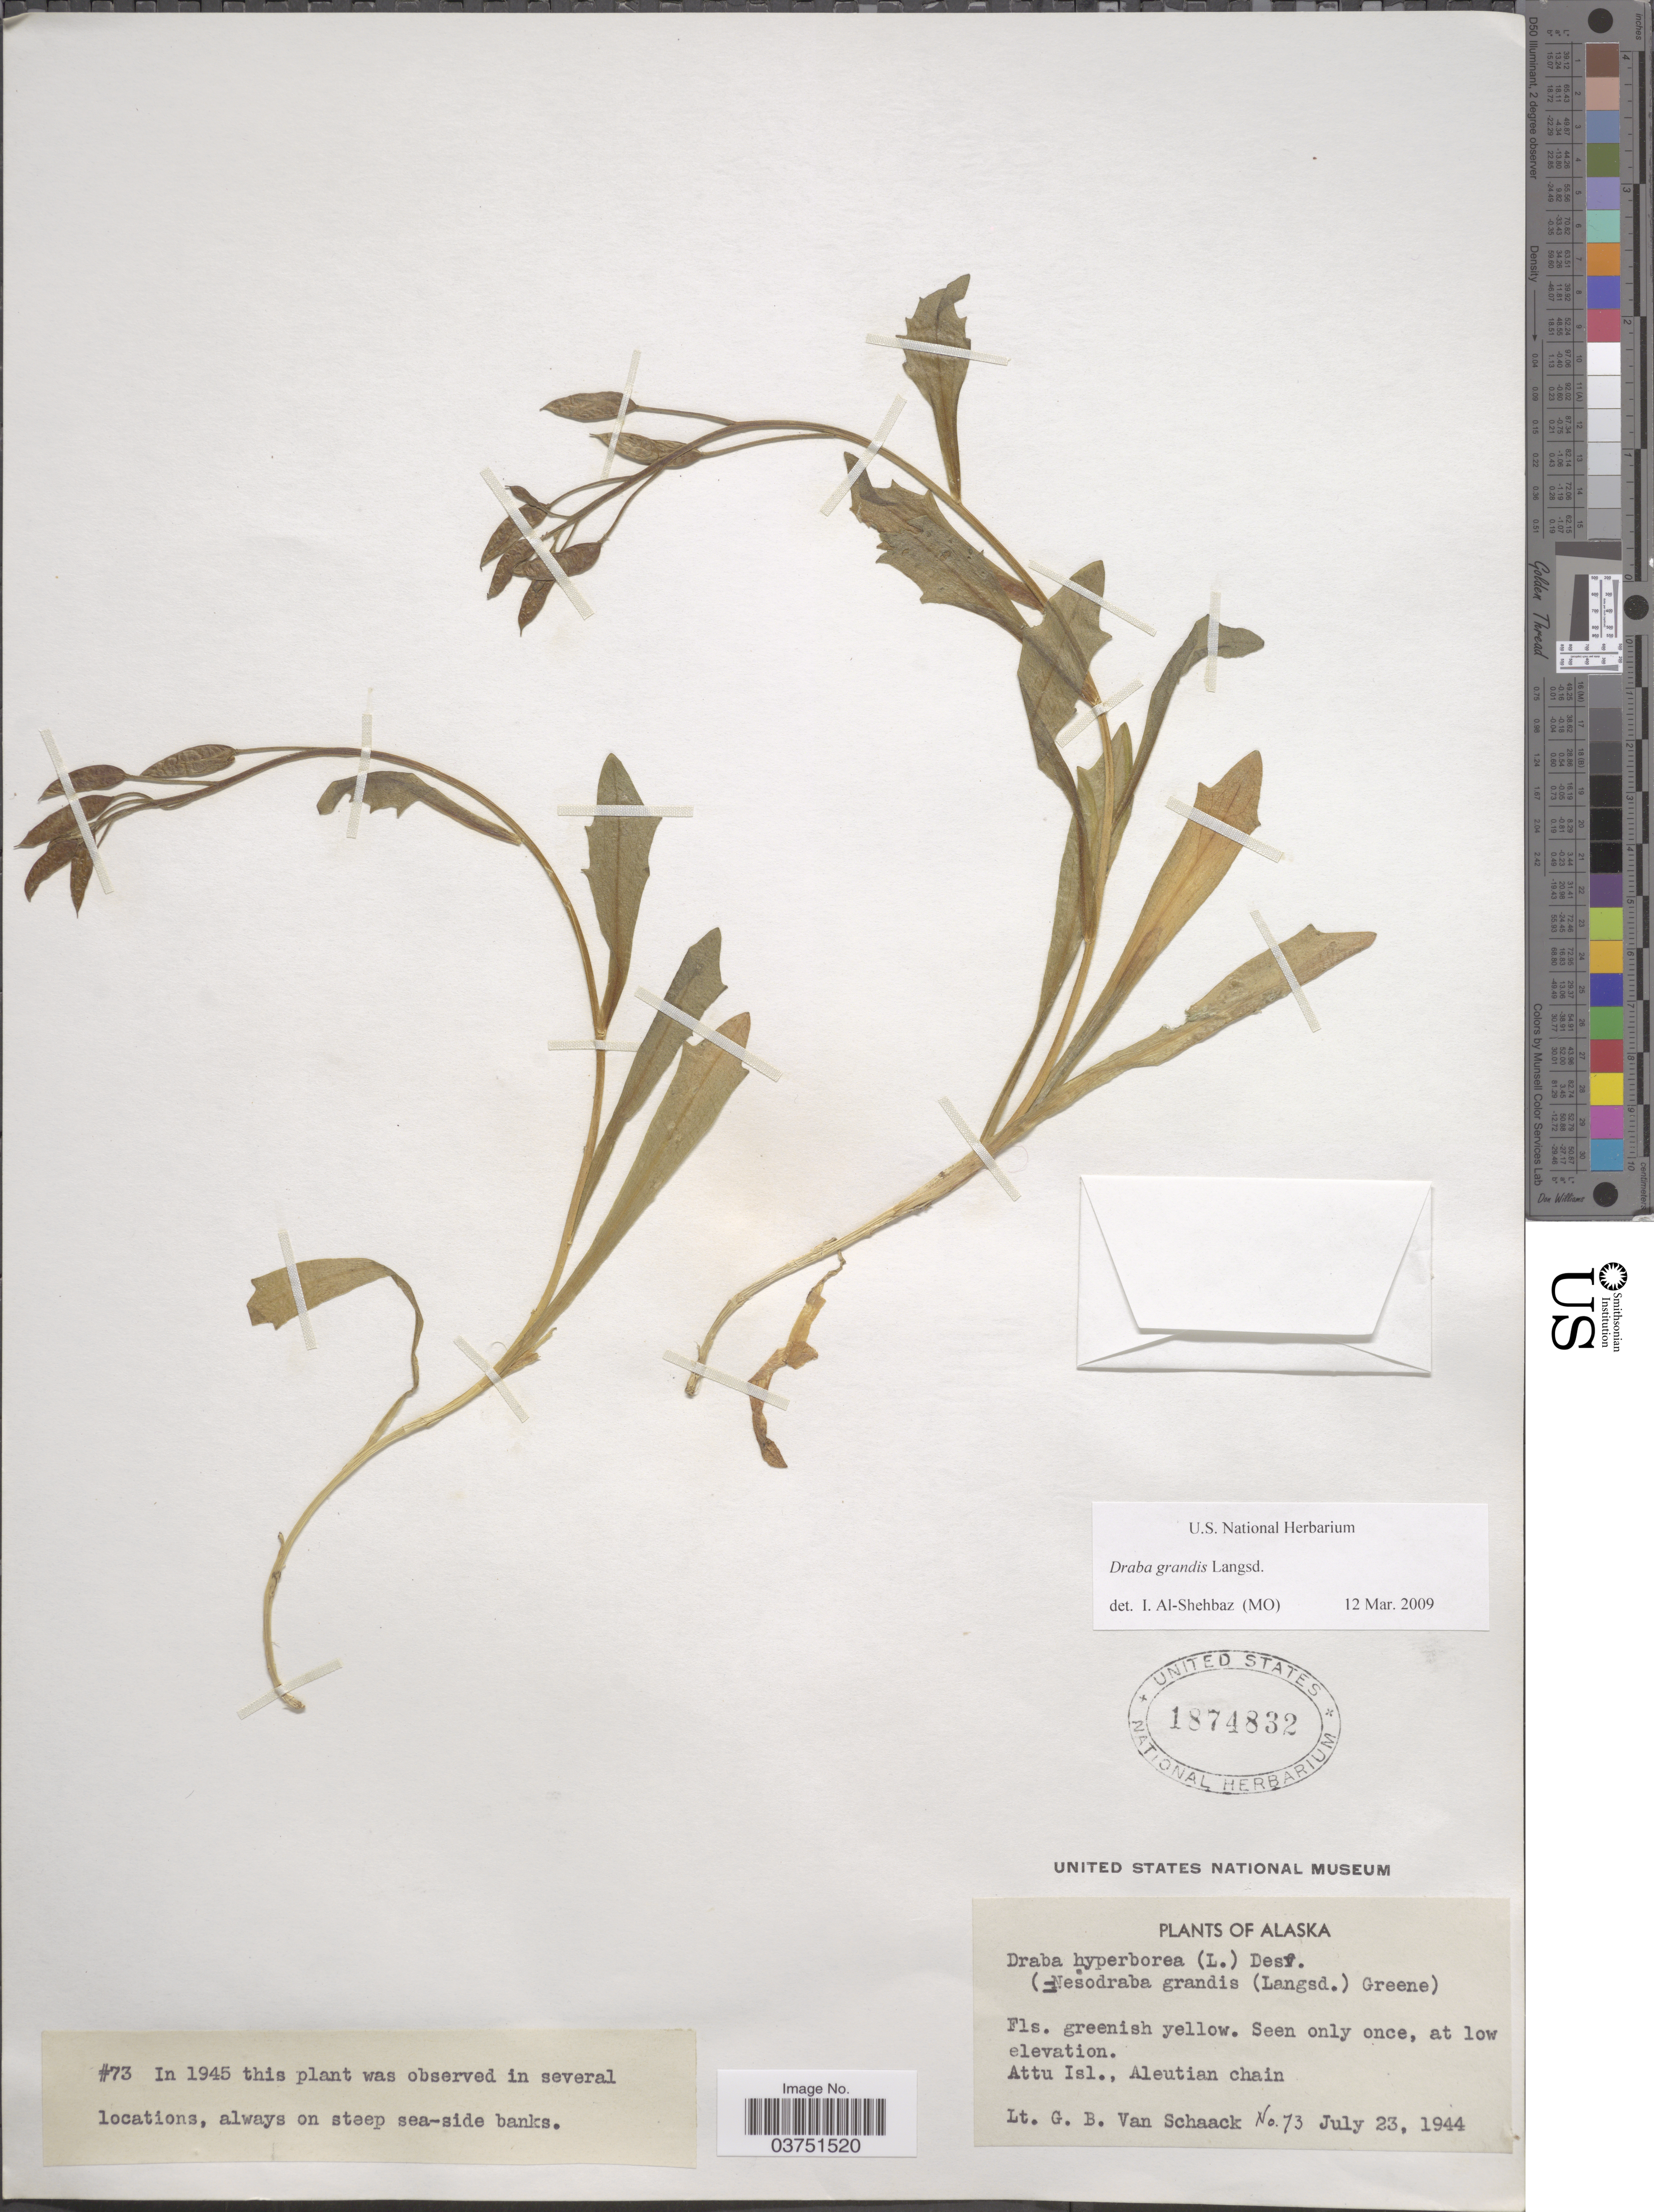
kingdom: Plantae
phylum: Tracheophyta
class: Magnoliopsida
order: Brassicales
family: Brassicaceae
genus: Draba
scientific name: Draba grandis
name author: Langsd. ex DC.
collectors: G. Van Schaack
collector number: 73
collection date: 1944-07-23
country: United States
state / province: Alaska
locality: Attu Island., Aleutian chain.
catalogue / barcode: US 1874832